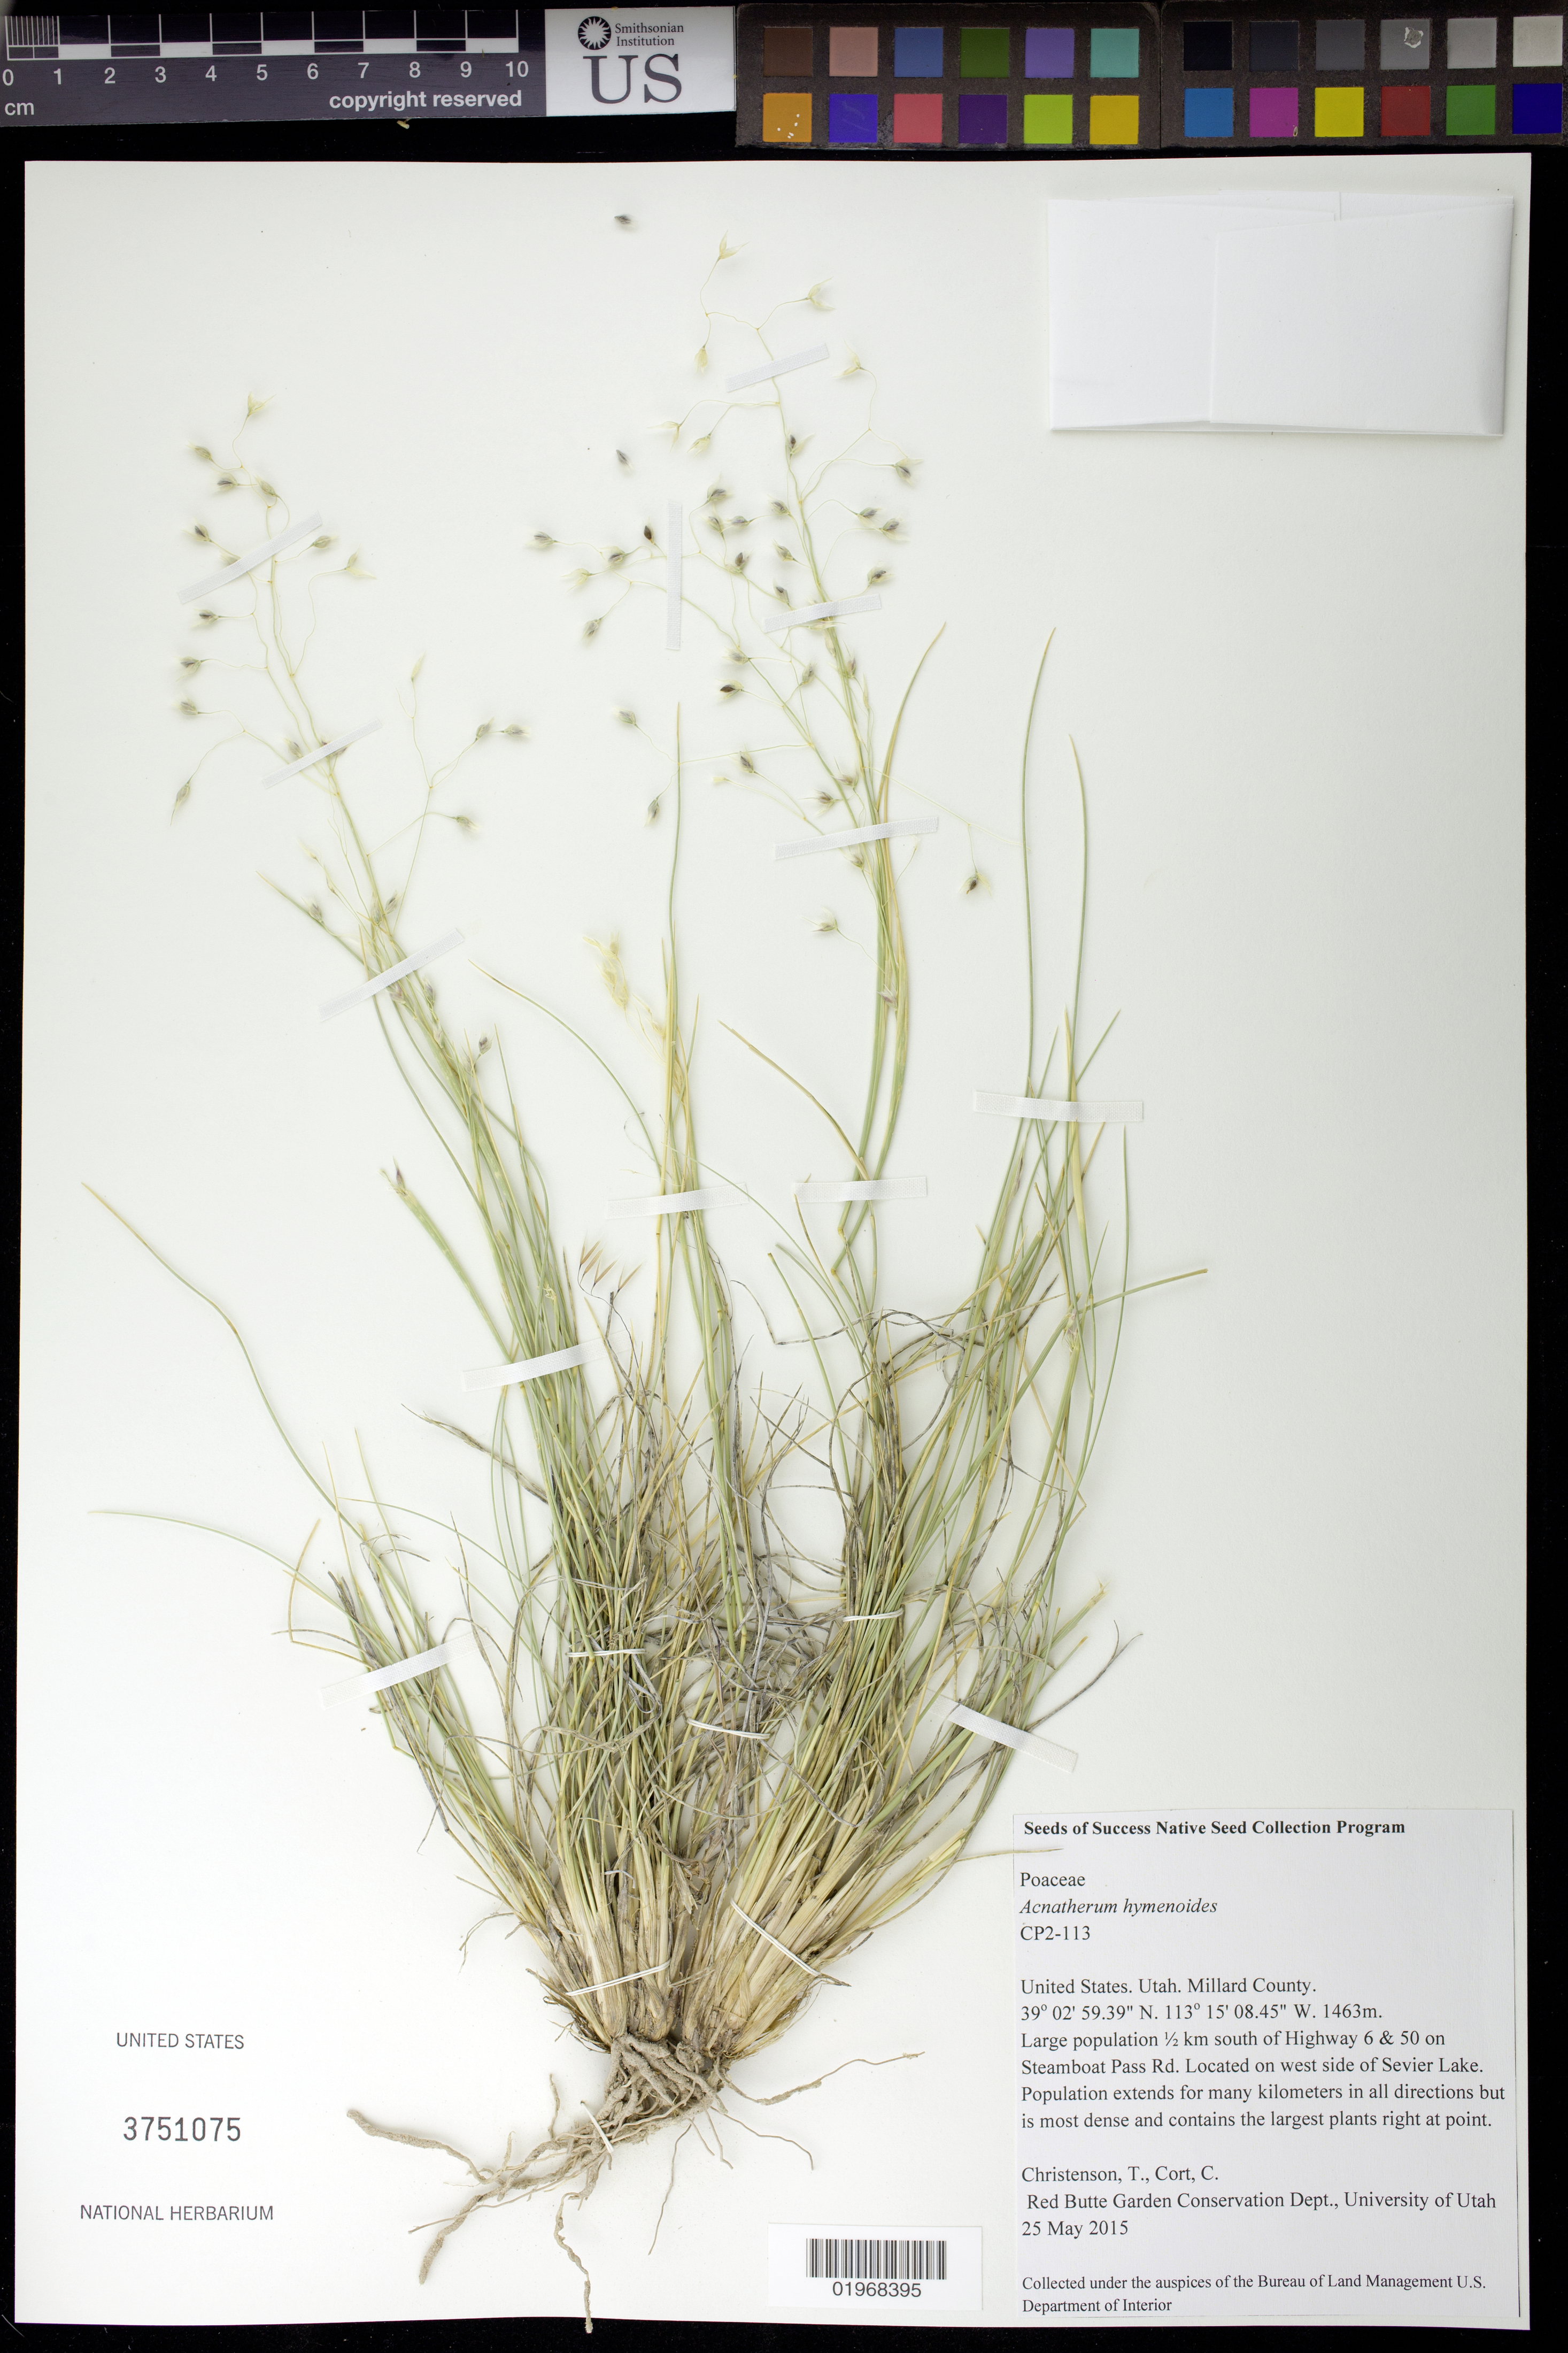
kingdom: Plantae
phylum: Tracheophyta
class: Liliopsida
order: Poales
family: Poaceae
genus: Achnatherum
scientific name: Achnatherum hymenoides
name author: (Roem. & Schult.) Barkworth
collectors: T. Christenson & C. Cort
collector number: CP2-113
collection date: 2015-05-25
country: United States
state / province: Utah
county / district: Millard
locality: Steamboat Pass Rd. West side of Sevier Lake.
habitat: valley bottom near dry lakebed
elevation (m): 446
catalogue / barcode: US 3751075